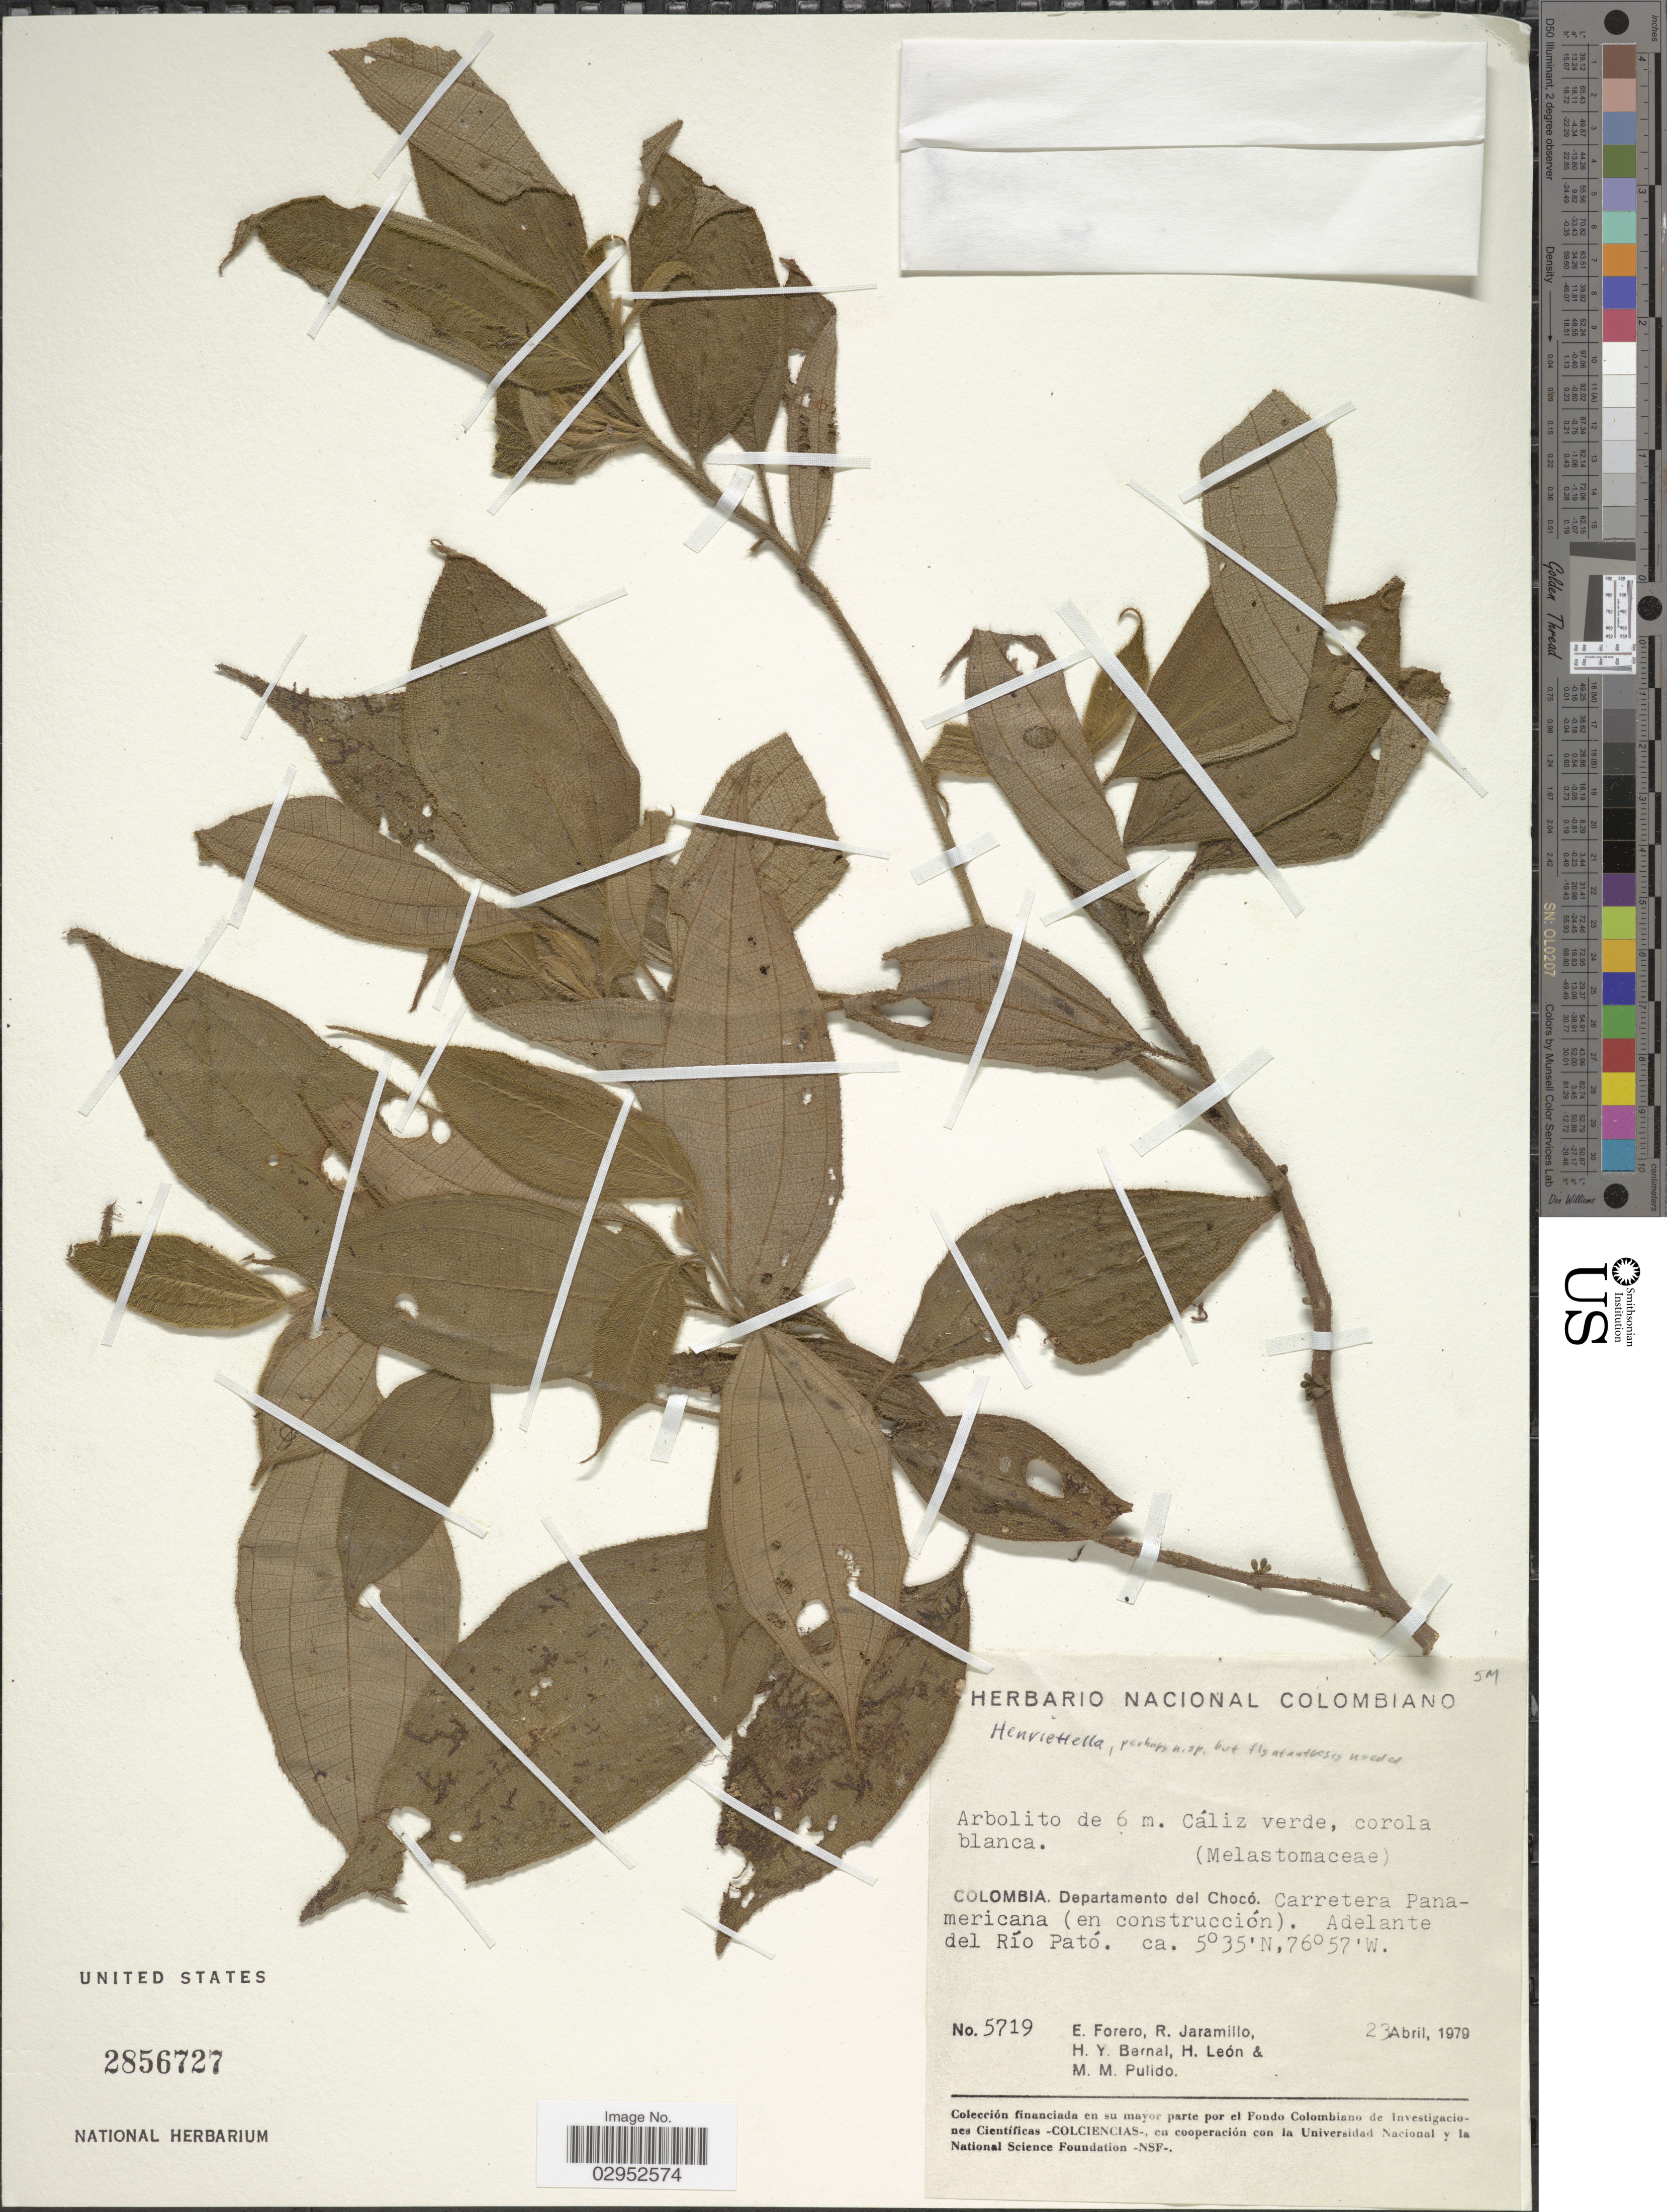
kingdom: Plantae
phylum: Tracheophyta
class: Magnoliopsida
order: Myrtales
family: Melastomataceae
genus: Henriettea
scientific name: Henriettea sp.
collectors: E. Forero, R. Jaramillo, H. Y. Bernal, H. León & M. Pulido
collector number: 5719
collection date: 1979-04-23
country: Colombia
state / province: Chocó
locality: Departamento del Chocó. Carretera Panamericana (en construcción). Adelante del Río Pató.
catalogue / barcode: US 2856727